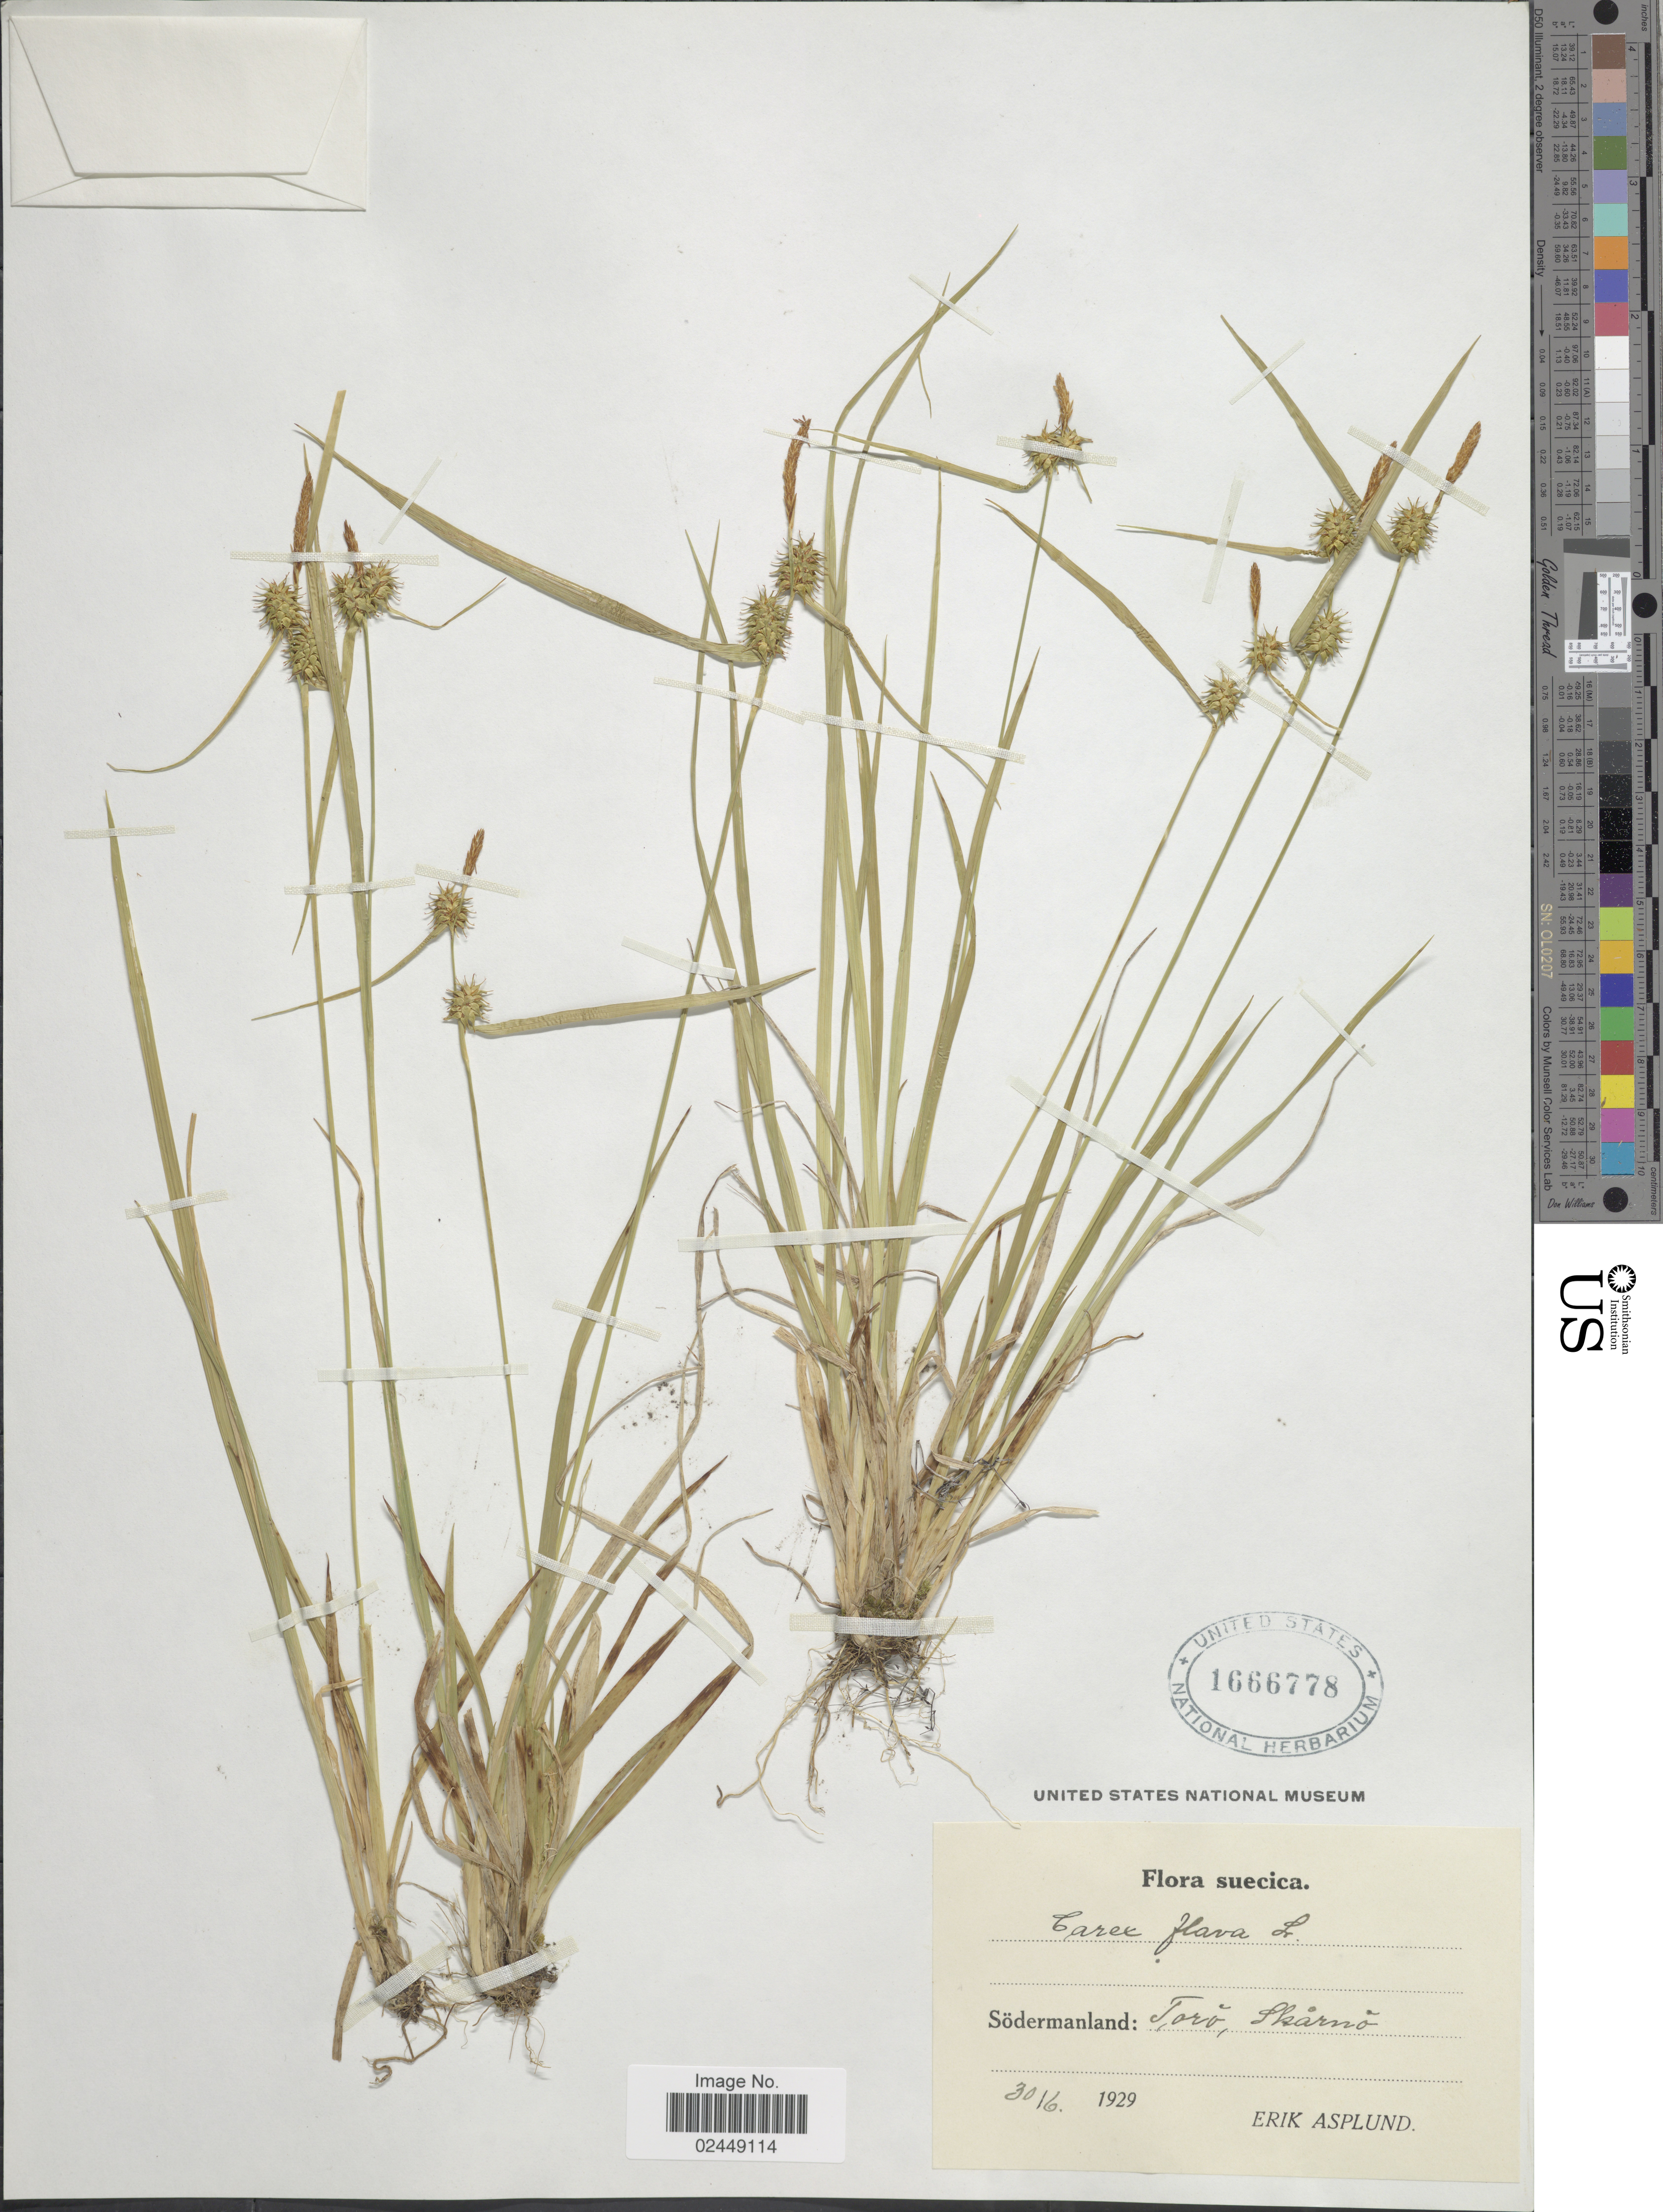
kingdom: Plantae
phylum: Tracheophyta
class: Liliopsida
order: Poales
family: Cyperaceae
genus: Carex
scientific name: Carex flava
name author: L.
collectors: E. Asplund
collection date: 1929-06-30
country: Sweden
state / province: Sodermanland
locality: Södermanland: Toro, Skårnö. Suecica.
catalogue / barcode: US 1666778